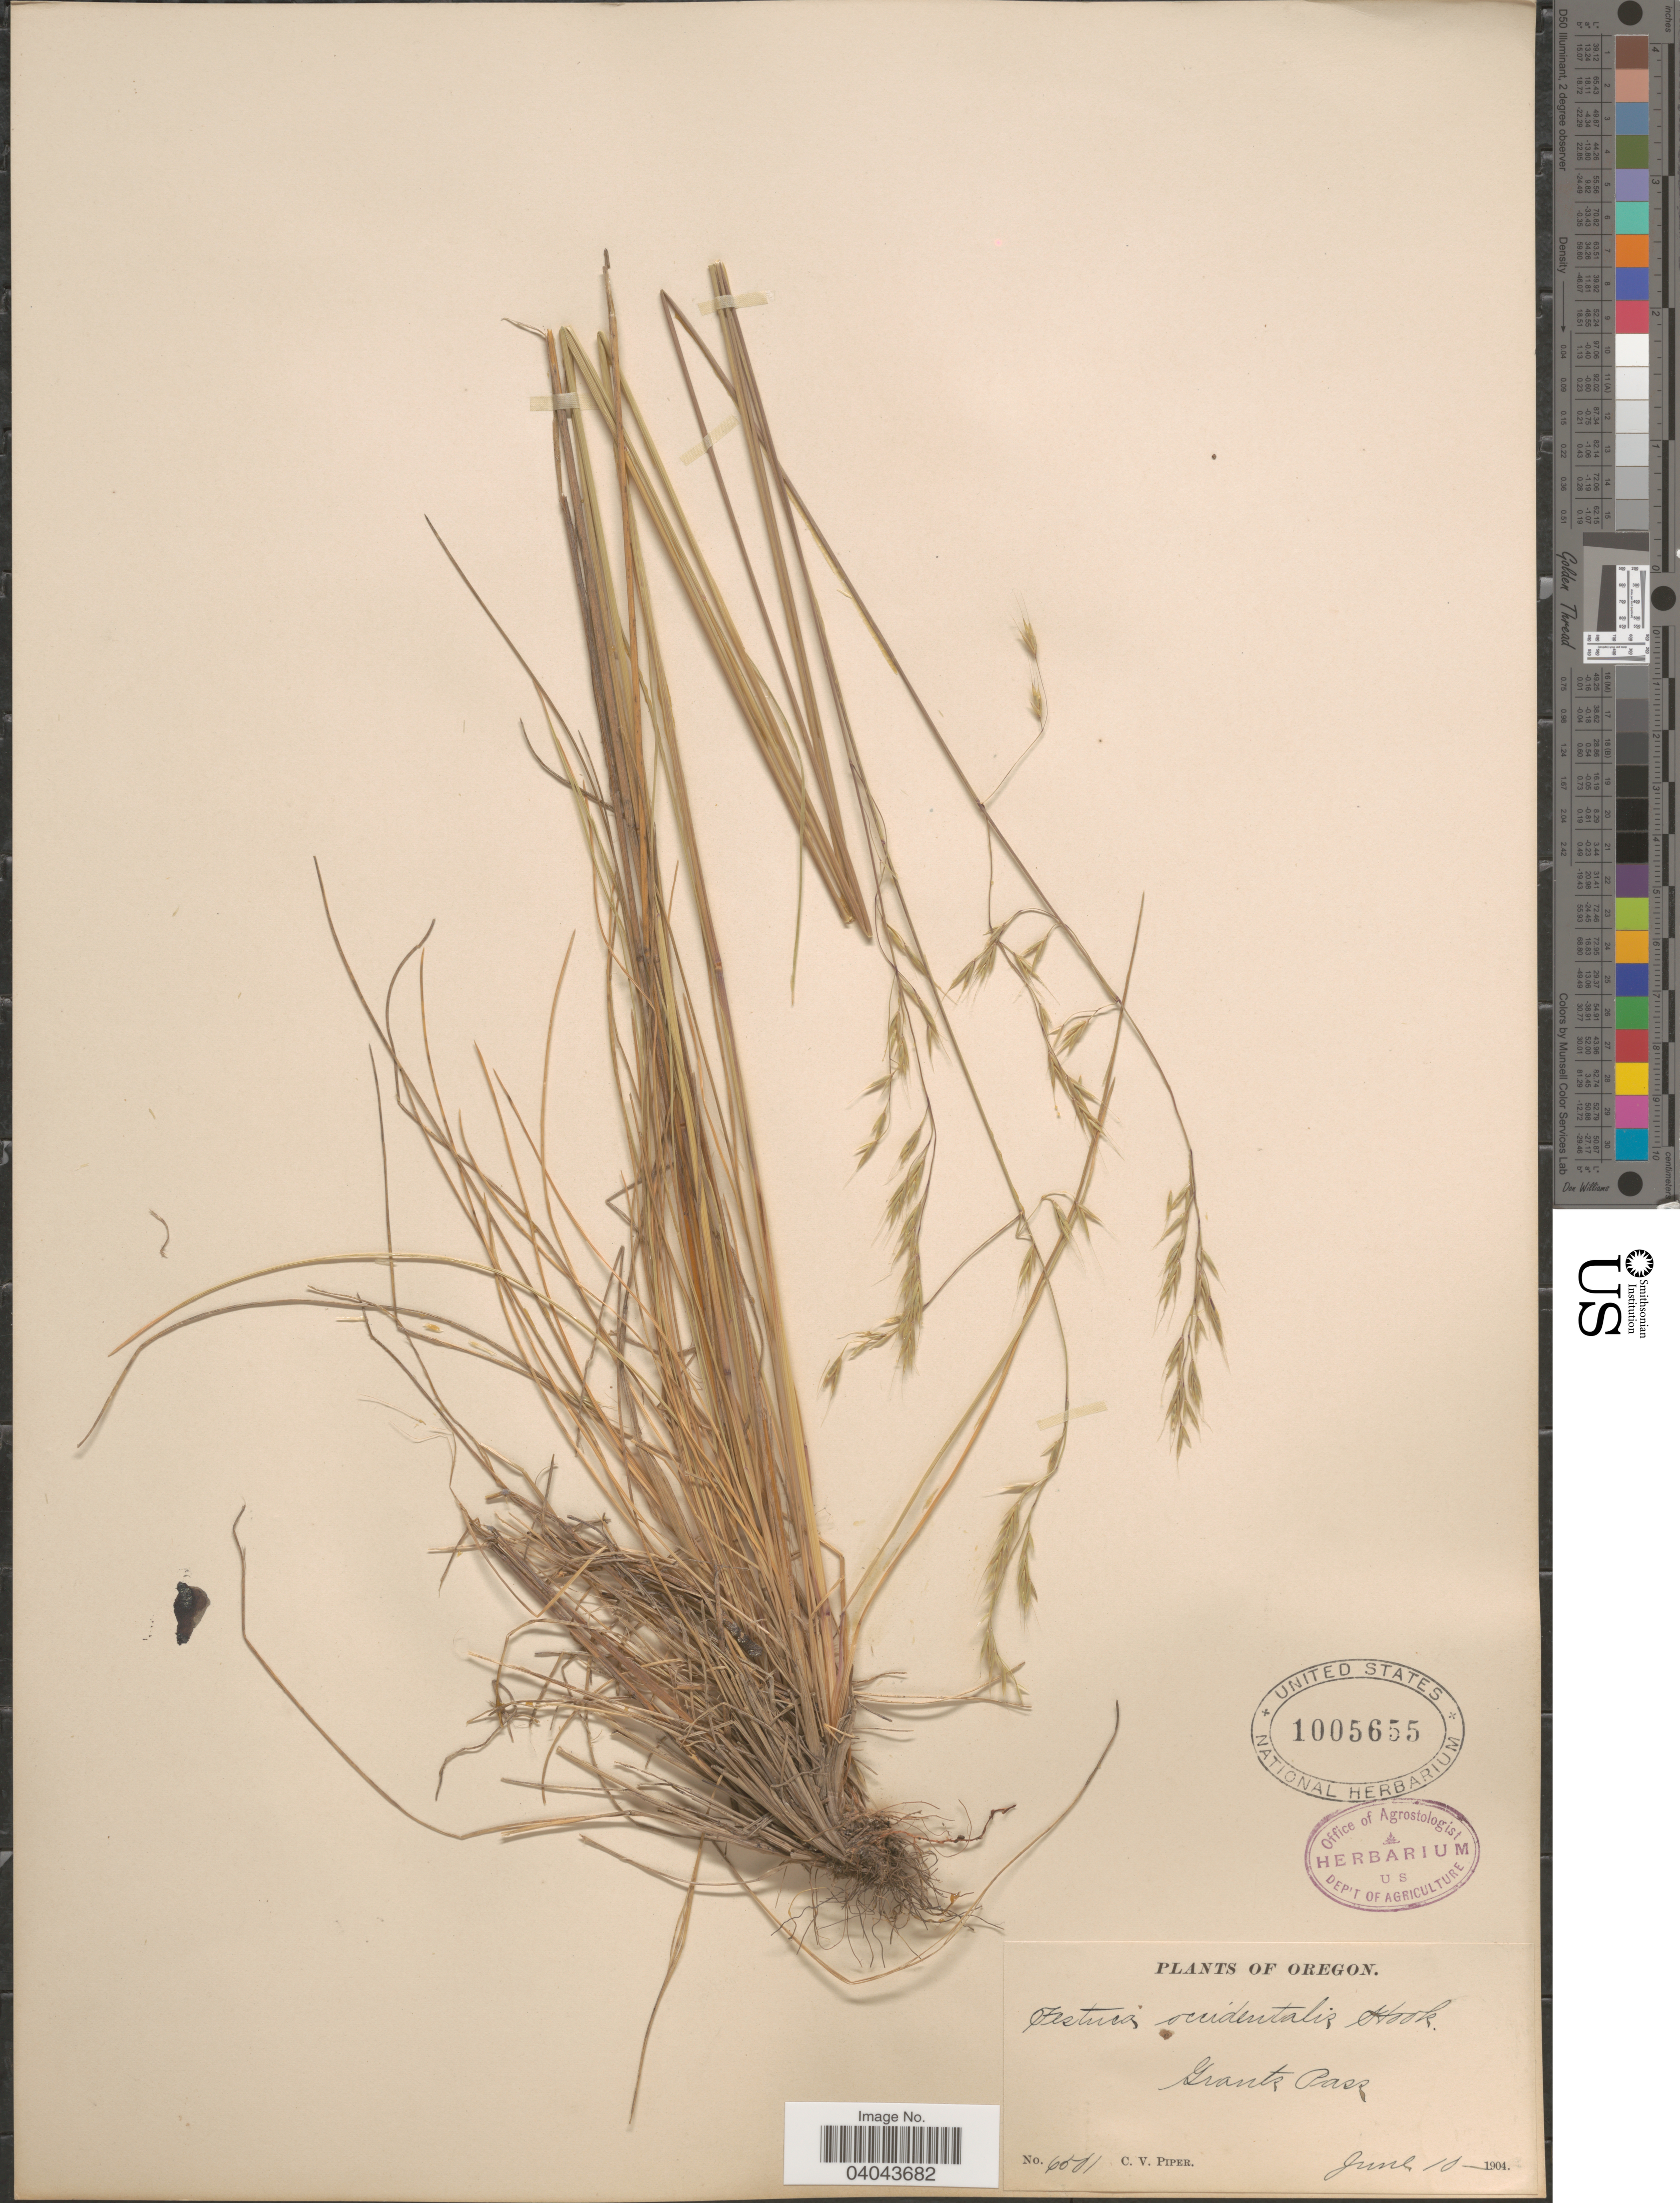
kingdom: Plantae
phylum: Tracheophyta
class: Liliopsida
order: Poales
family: Poaceae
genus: Festuca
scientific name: Festuca occidentalis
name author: Hook.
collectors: C. V. Piper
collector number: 6501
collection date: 1904-06-10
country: United States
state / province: Oregon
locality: Grants Pass.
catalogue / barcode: US 1005655